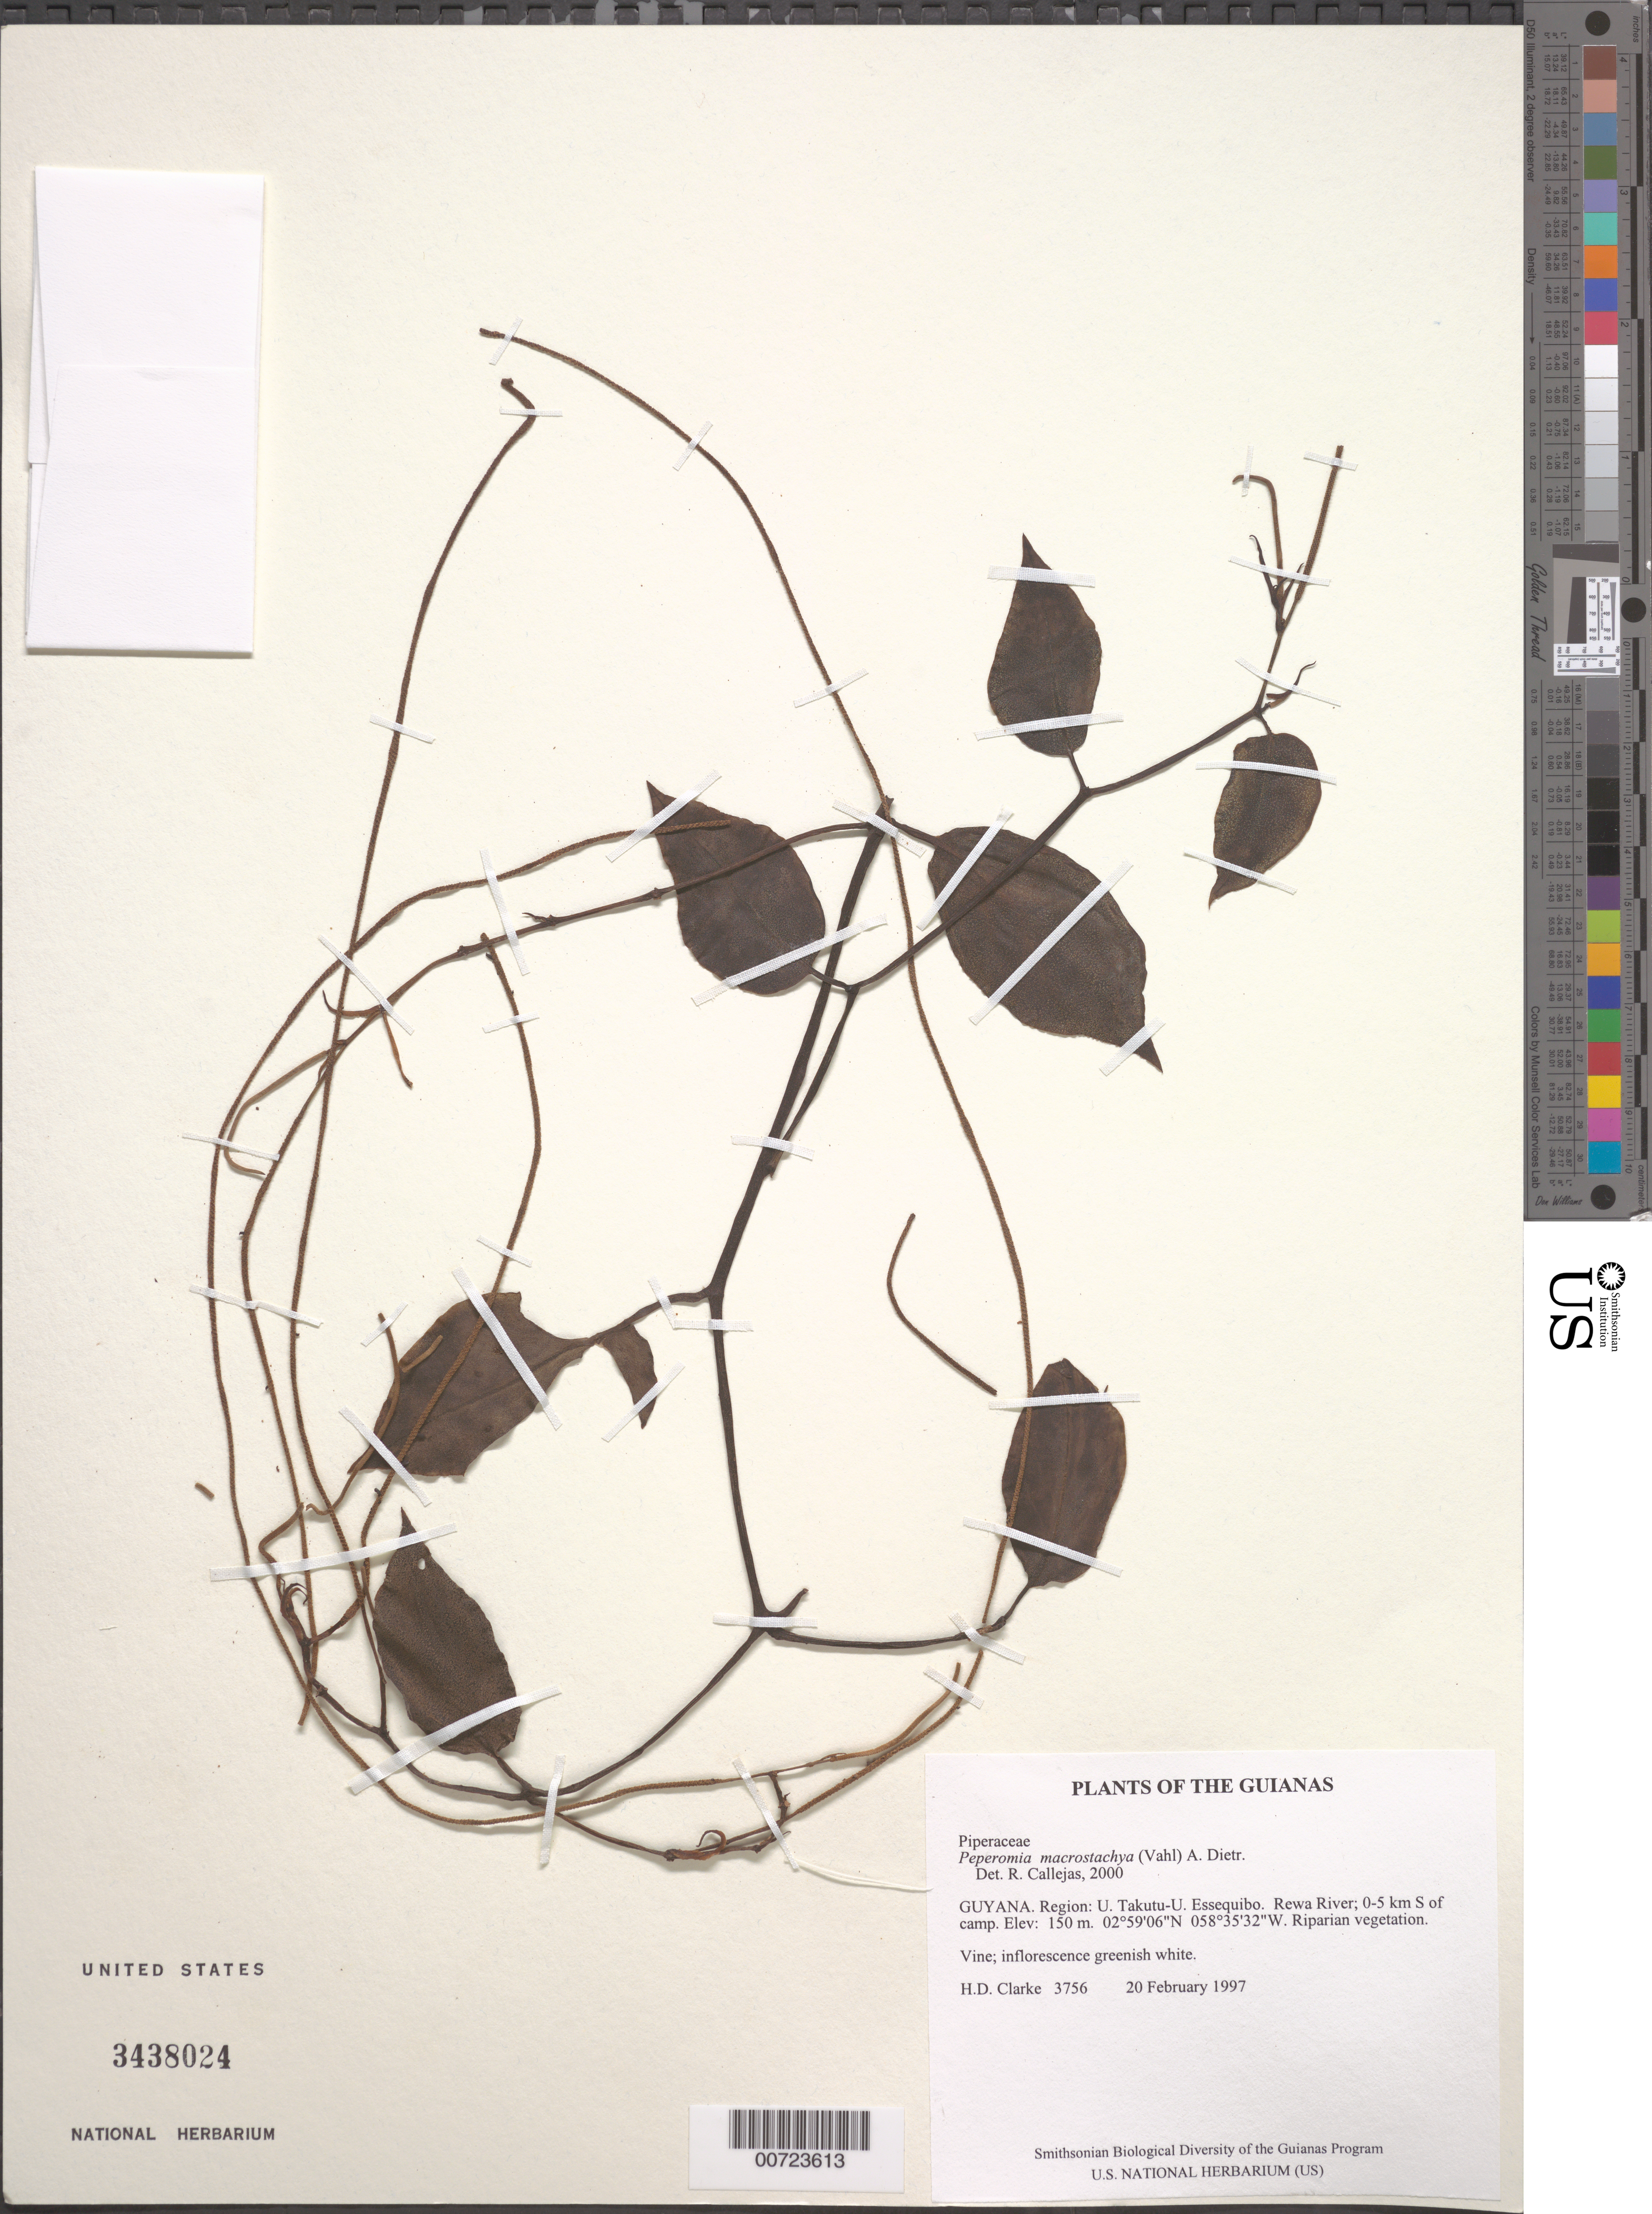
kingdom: Plantae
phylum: Tracheophyta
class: Magnoliopsida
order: Piperales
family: Piperaceae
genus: Peperomia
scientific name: Peperomia macrostachya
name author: (Vahl) A. Dietr.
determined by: Görts-van Rijn, A. R. A.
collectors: H. D. Clarke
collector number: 3756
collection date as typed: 20 February 1997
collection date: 1997-02-20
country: Guyana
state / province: U. Takutu-U. Essequibo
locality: Rewa River; 0-5 km S of camp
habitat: Riparian vegetation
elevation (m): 150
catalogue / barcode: US 3438024